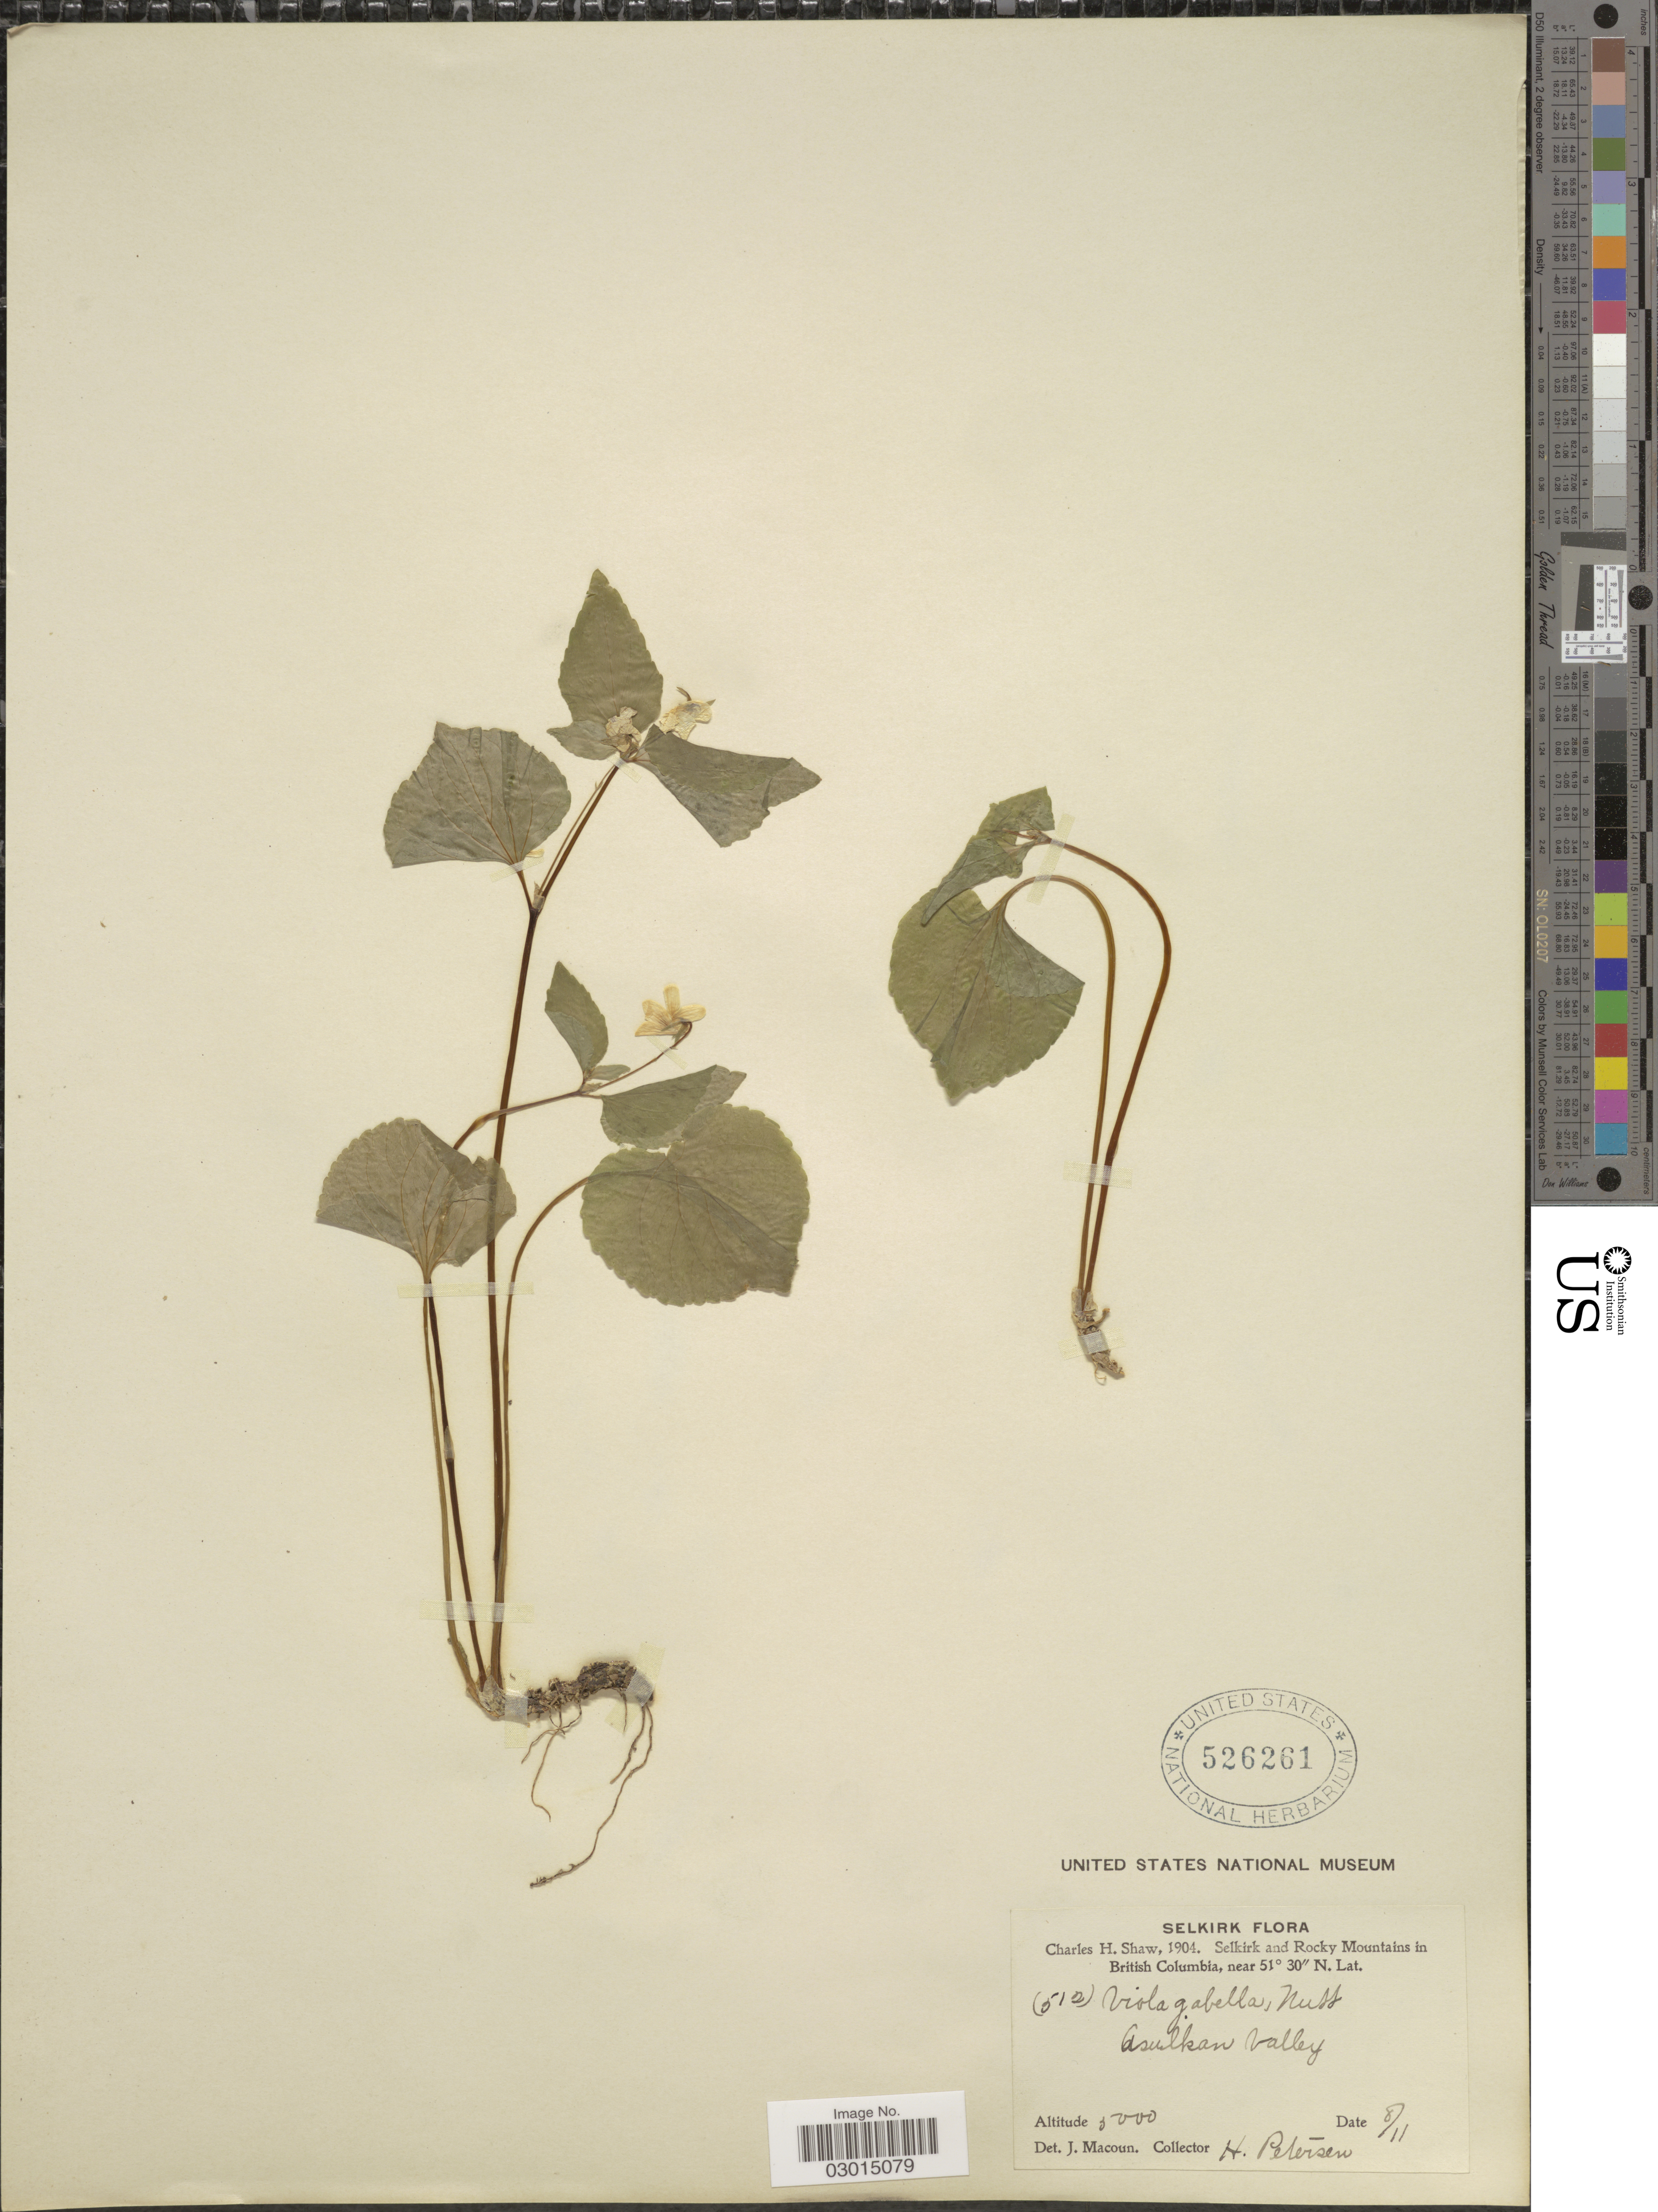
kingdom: Plantae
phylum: Tracheophyta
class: Magnoliopsida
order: Malpighiales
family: Violaceae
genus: Viola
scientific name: Viola glabella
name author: Nutt.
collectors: C. H. Shaw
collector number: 512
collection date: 1904-11-08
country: Canada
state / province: British Columbia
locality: Selkirk. Selkirk and Rocky Mountains in British Columbia. Asulkan Valley.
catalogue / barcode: US 526261